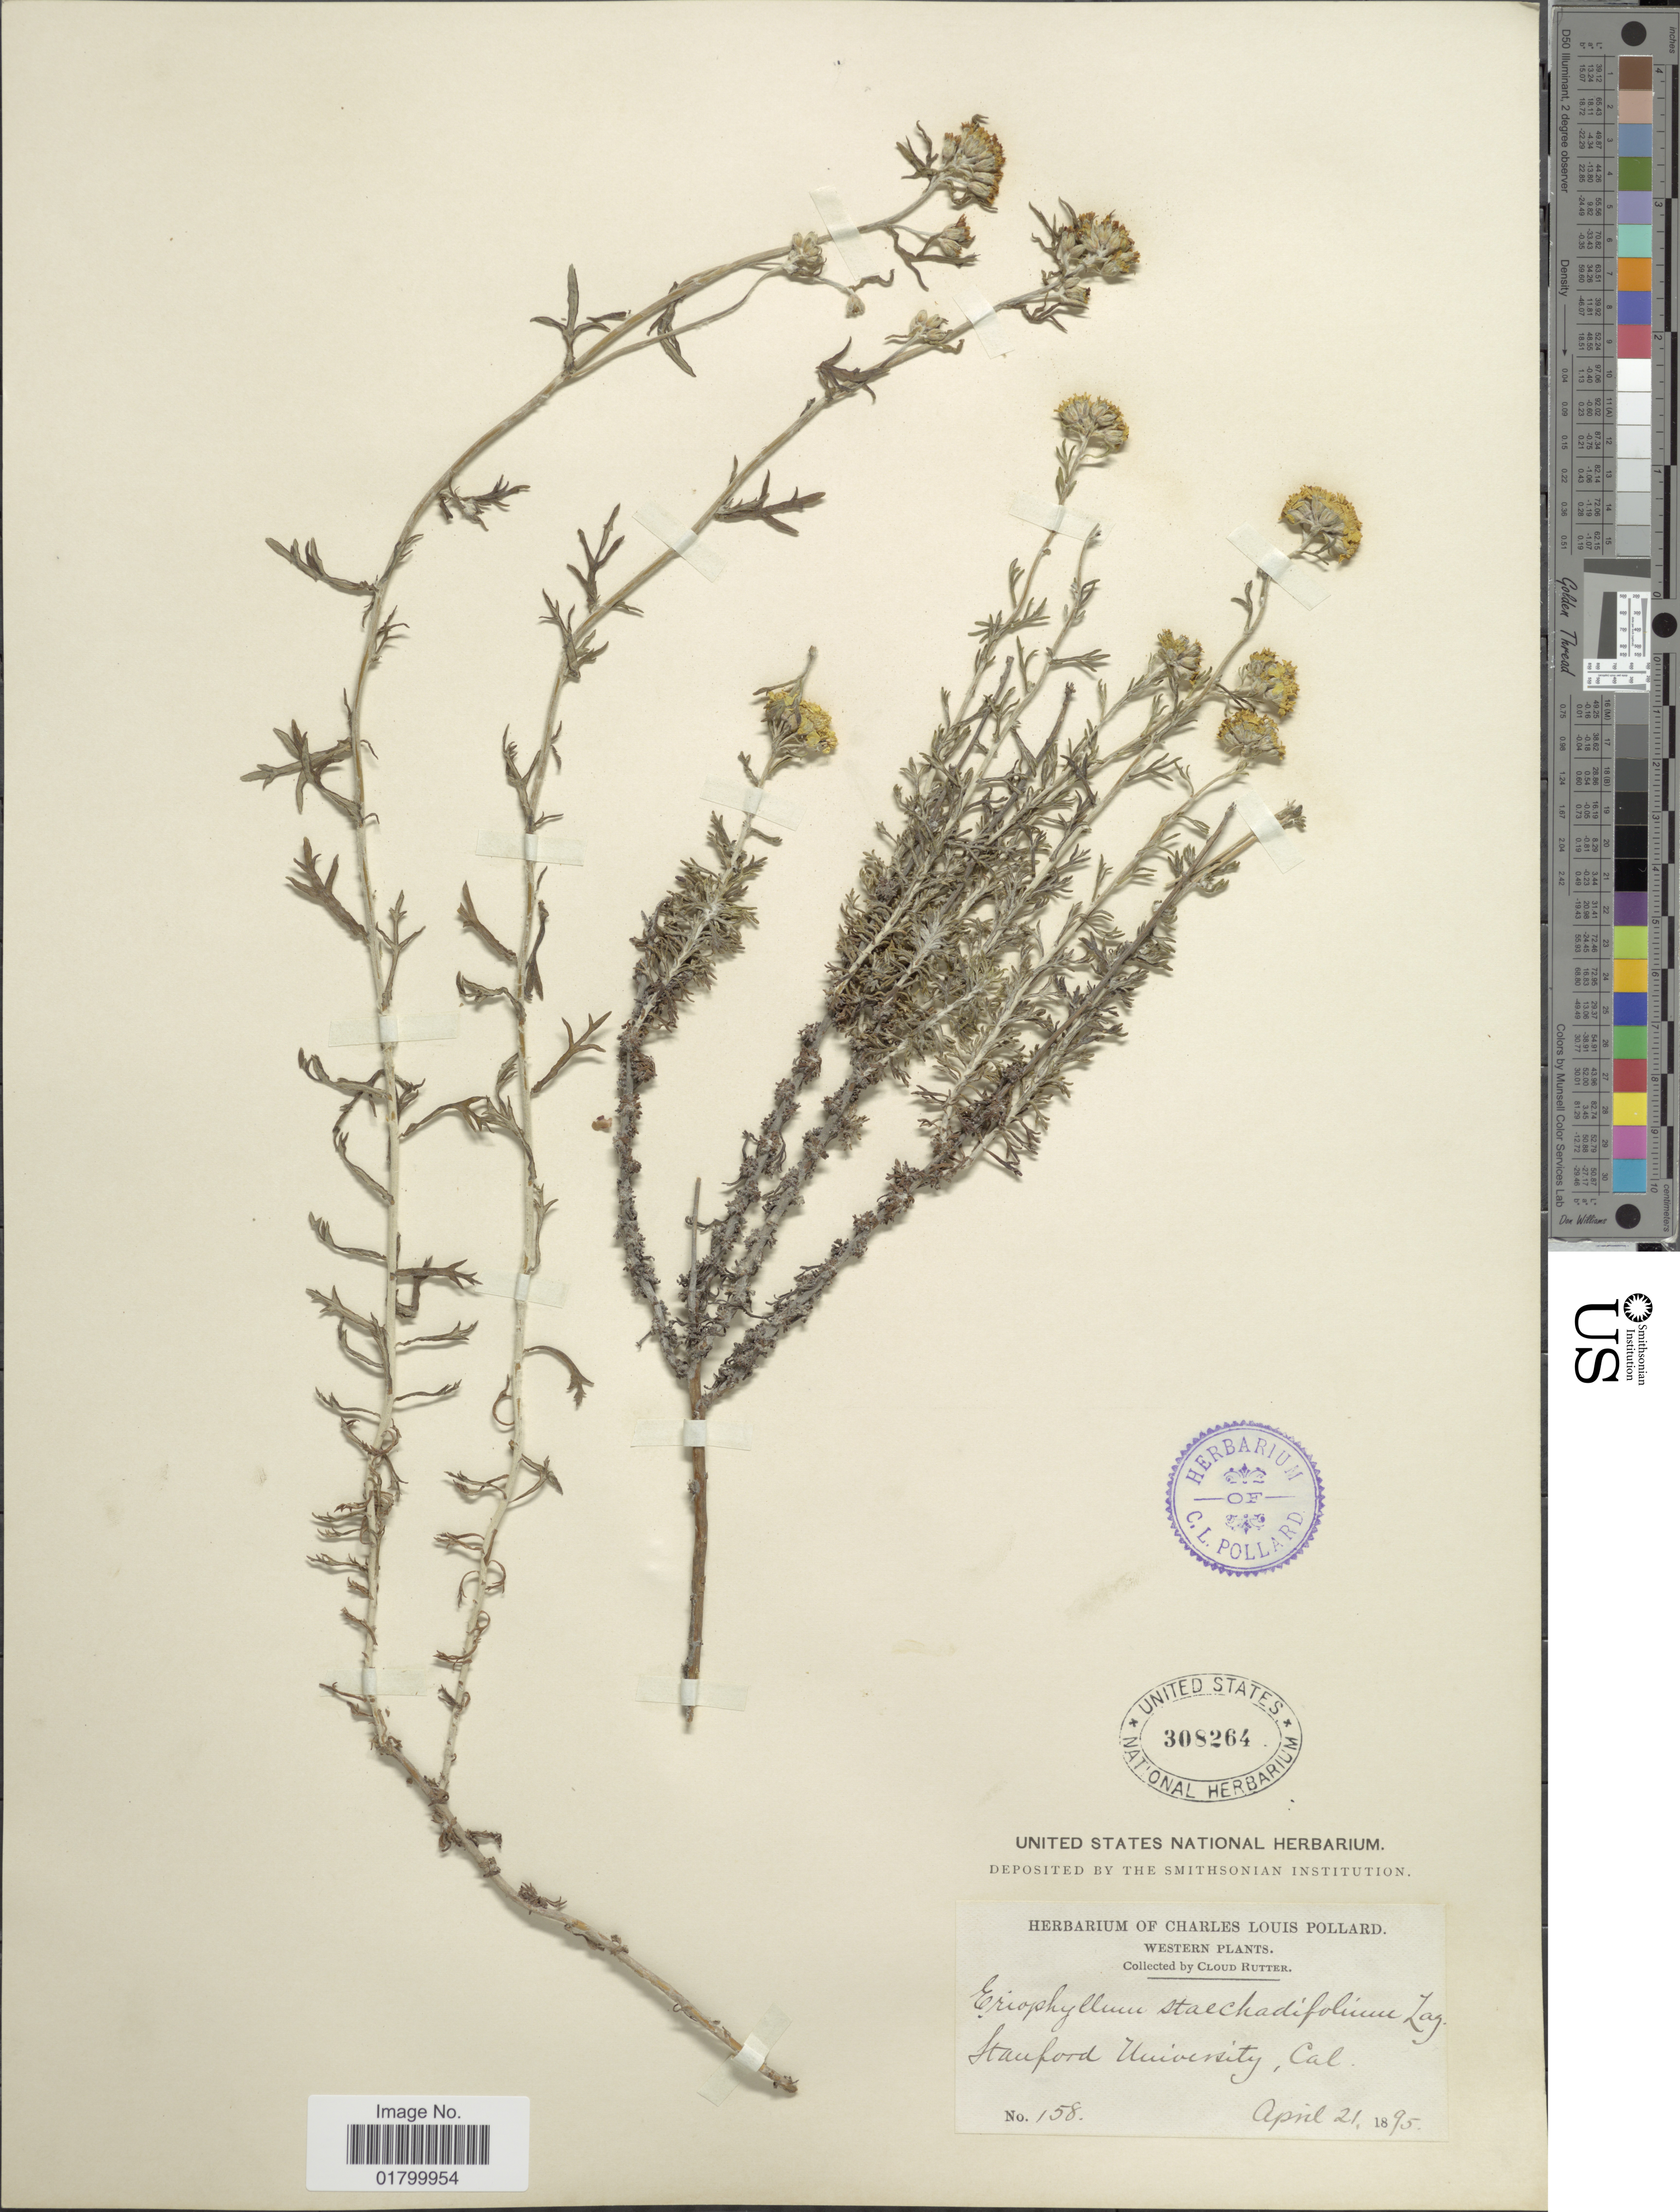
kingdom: Plantae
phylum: Tracheophyta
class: Magnoliopsida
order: Asterales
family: Asteraceae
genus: Eriophyllum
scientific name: Eriophyllum confertiflorum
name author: (DC.) A. Gray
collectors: C. Rutter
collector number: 158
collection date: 1895-04-21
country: United States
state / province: California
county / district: Santa Clara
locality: Western, Stanford University, Cal.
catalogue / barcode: US 308264